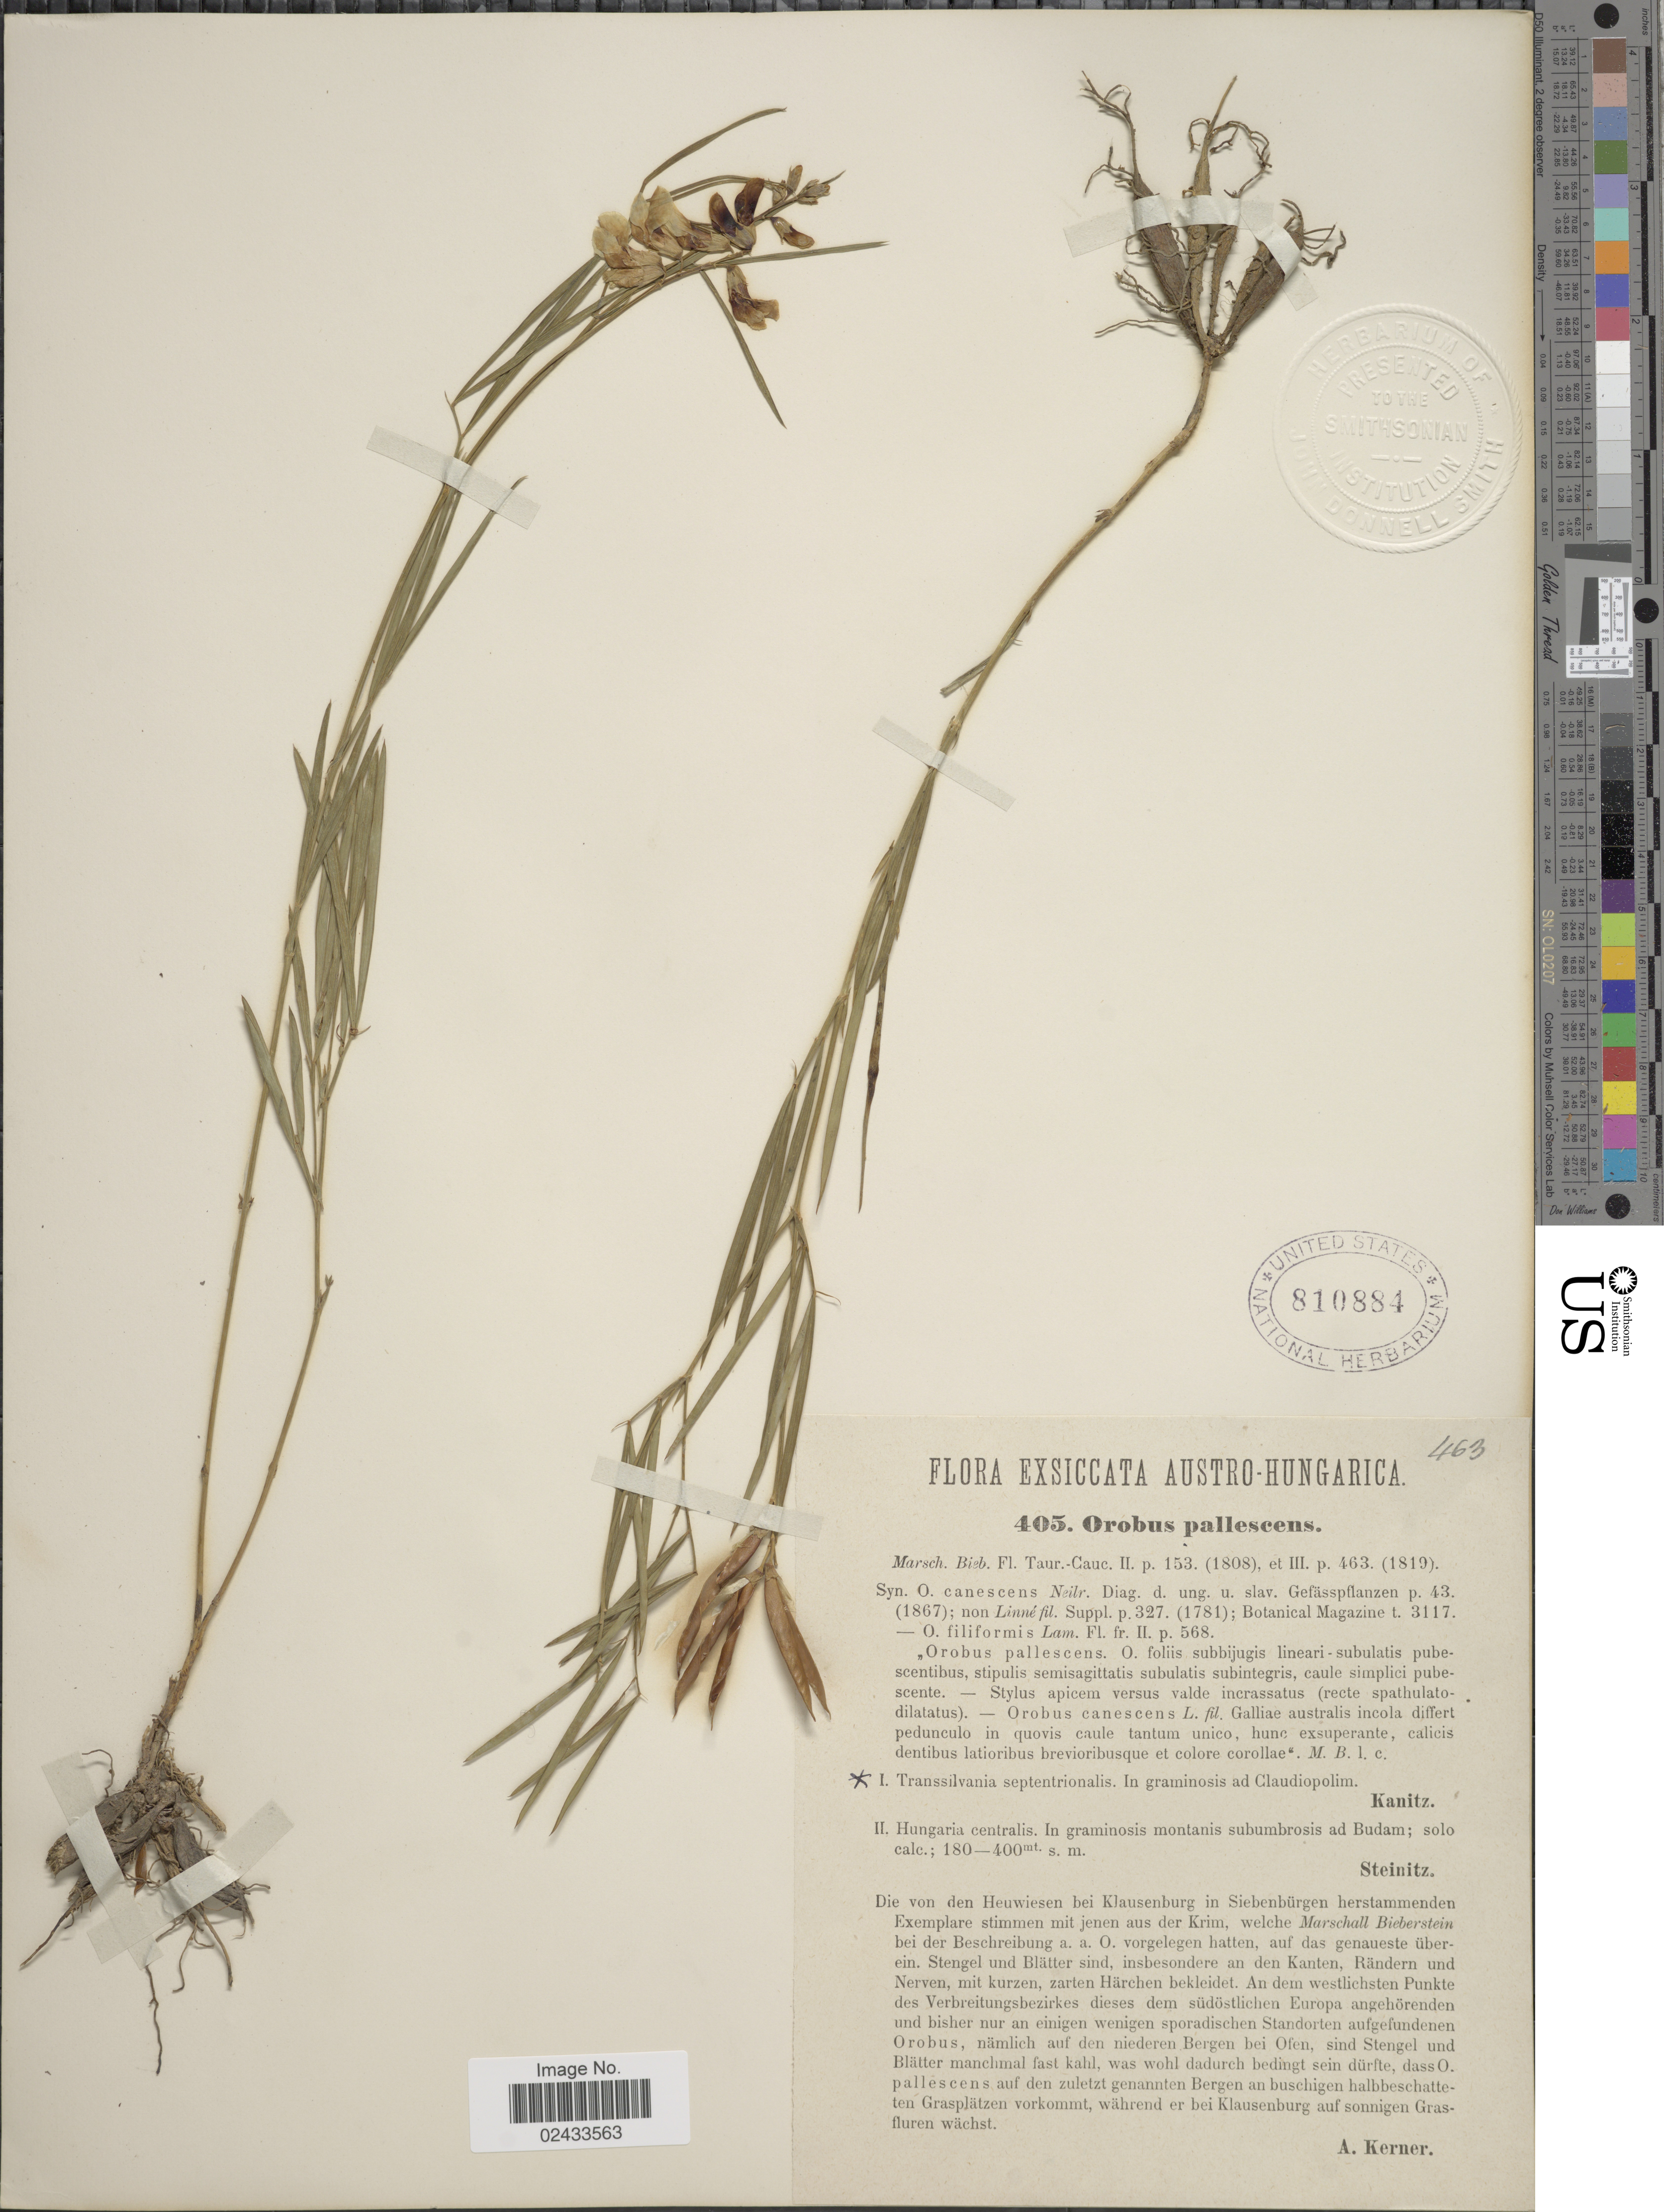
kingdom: Plantae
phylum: Tracheophyta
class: Magnoliopsida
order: Fabales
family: Fabaceae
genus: Lathyrus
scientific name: Lathyrus pallescens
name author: (M. Bieb.) K. Koch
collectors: Kanitz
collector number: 405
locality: Austro-Hungarica. Transsilvania septentrionalis. In graminosis ad Claudiopolim.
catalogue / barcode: US 810884